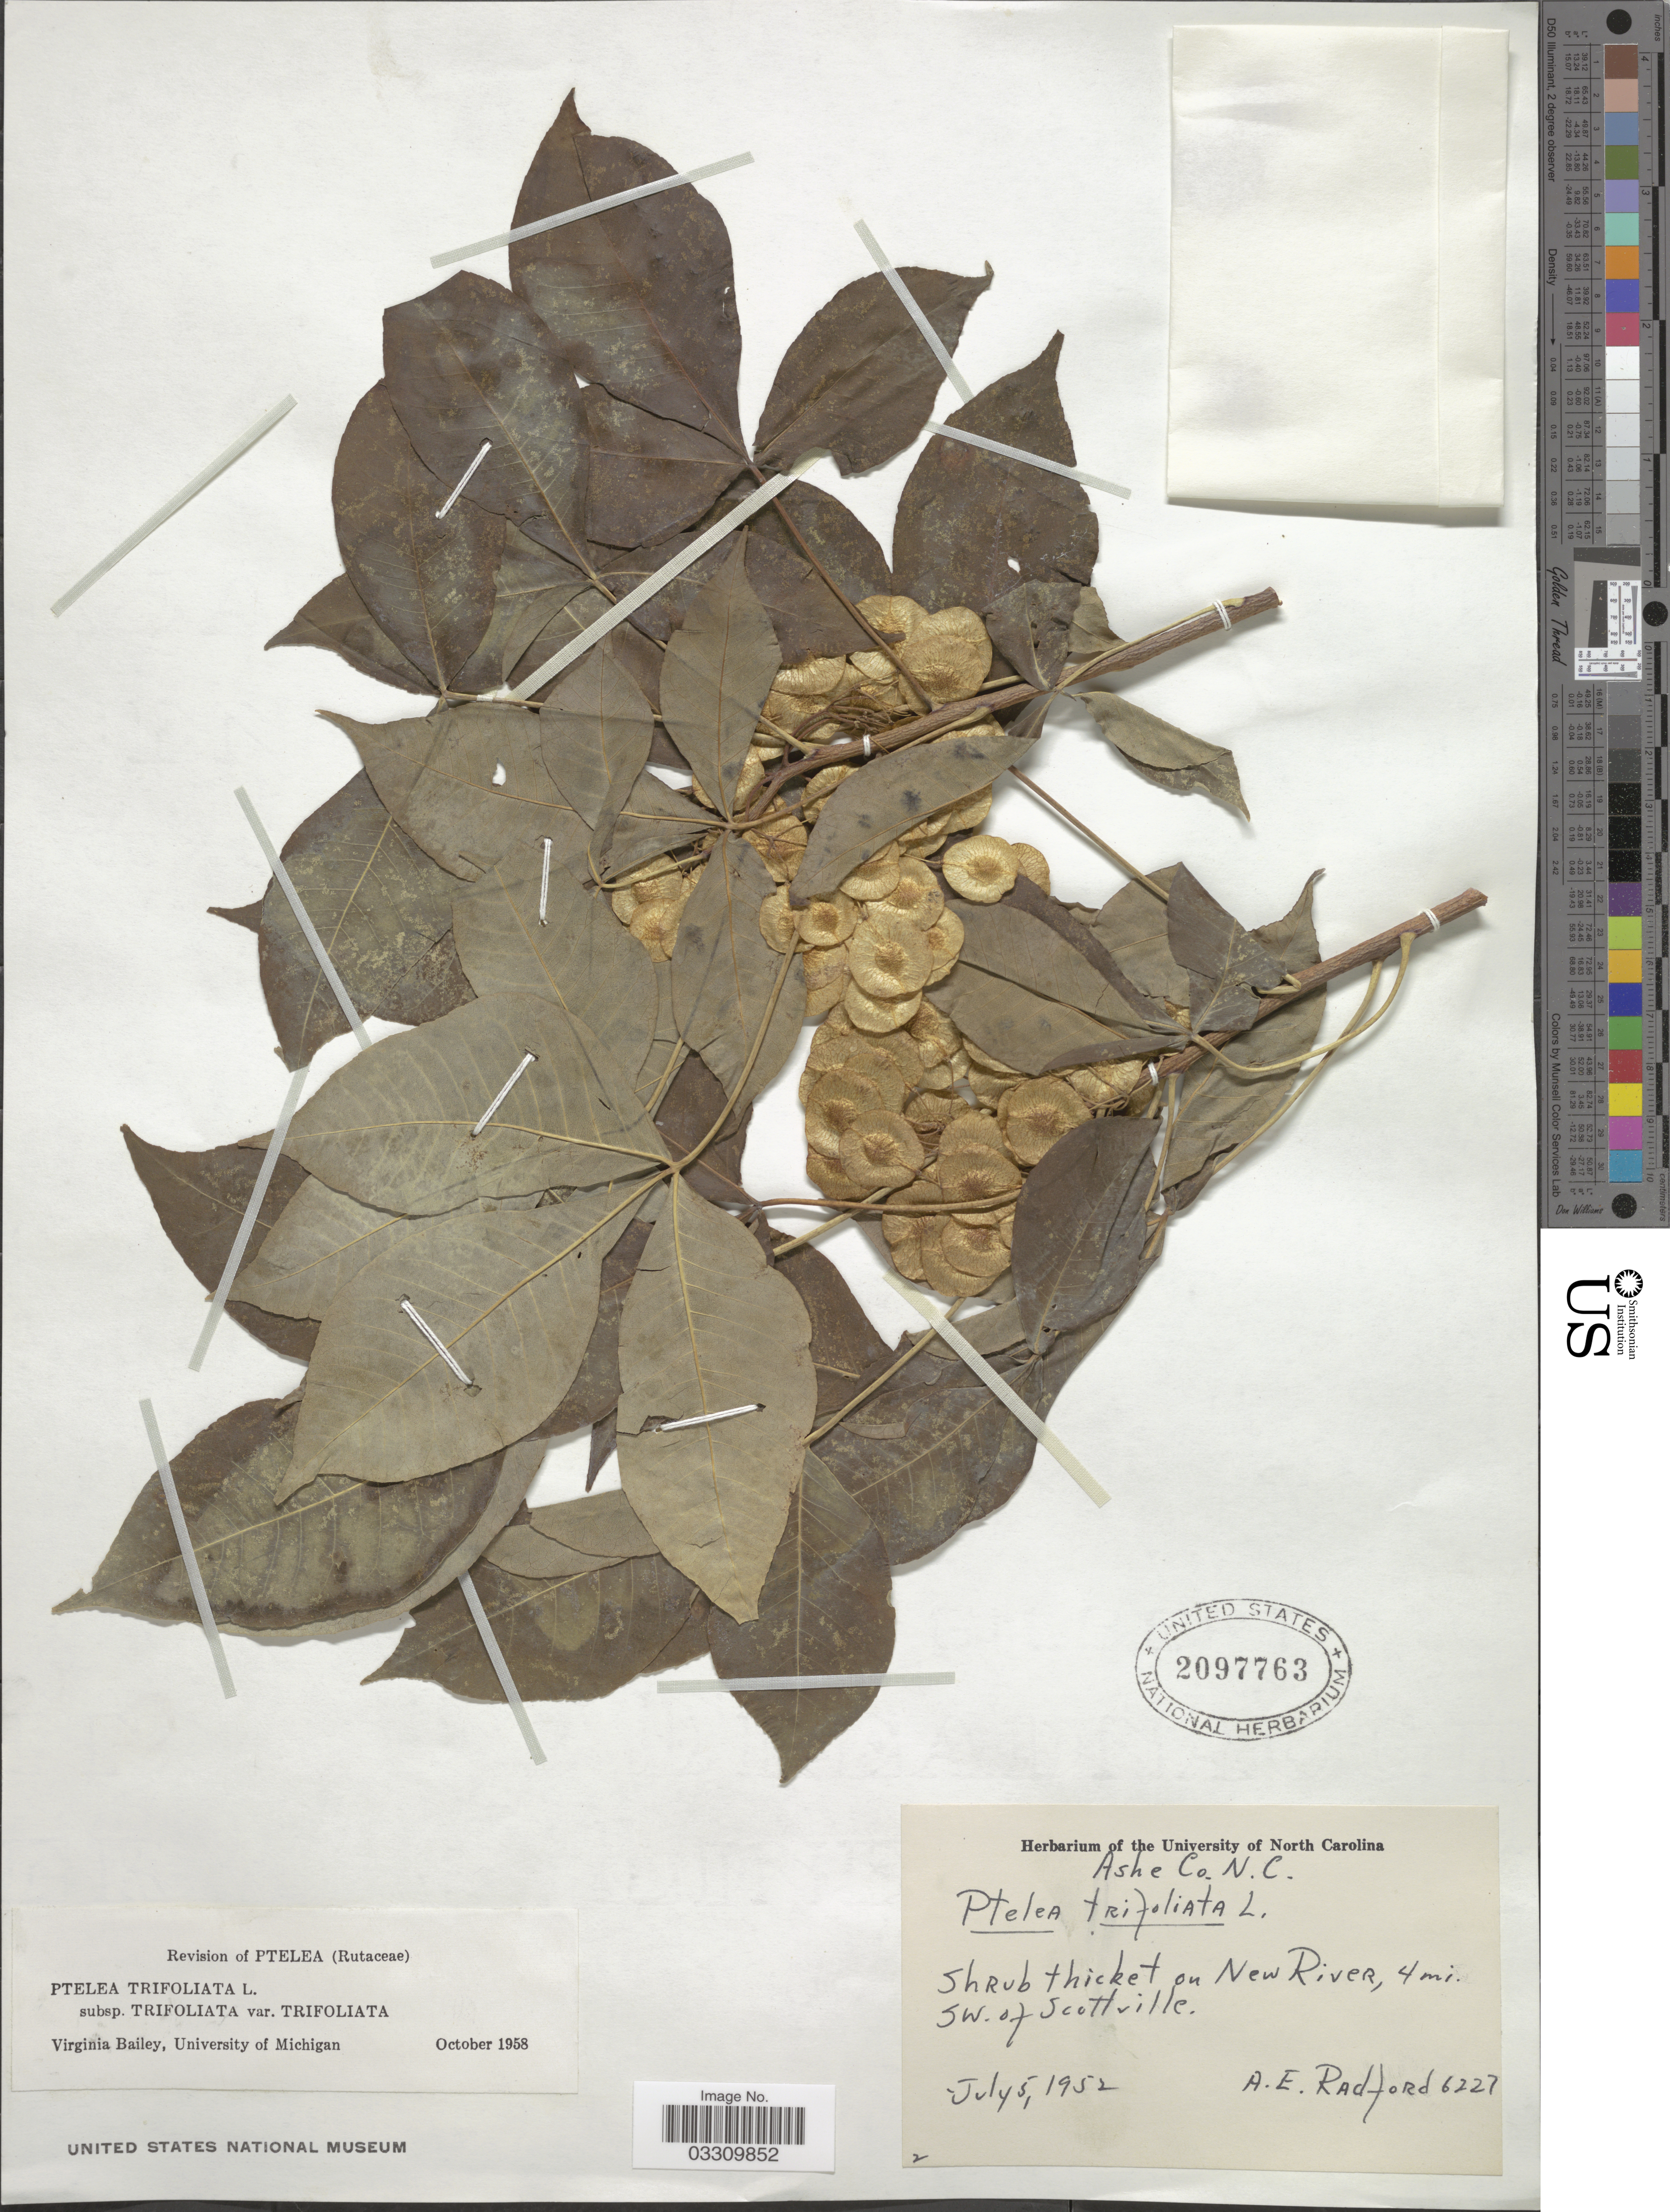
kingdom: Plantae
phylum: Tracheophyta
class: Magnoliopsida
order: Sapindales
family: Rutaceae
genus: Ptelea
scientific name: Ptelea trifoliata var. trifoliata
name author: L.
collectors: A. E. Radford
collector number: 6227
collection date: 1952-07-05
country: United States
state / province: North Carolina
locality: Ashe Co. Shrub thicket on New River, 4 mi. SW. of Scottville.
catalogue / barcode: US 2097763